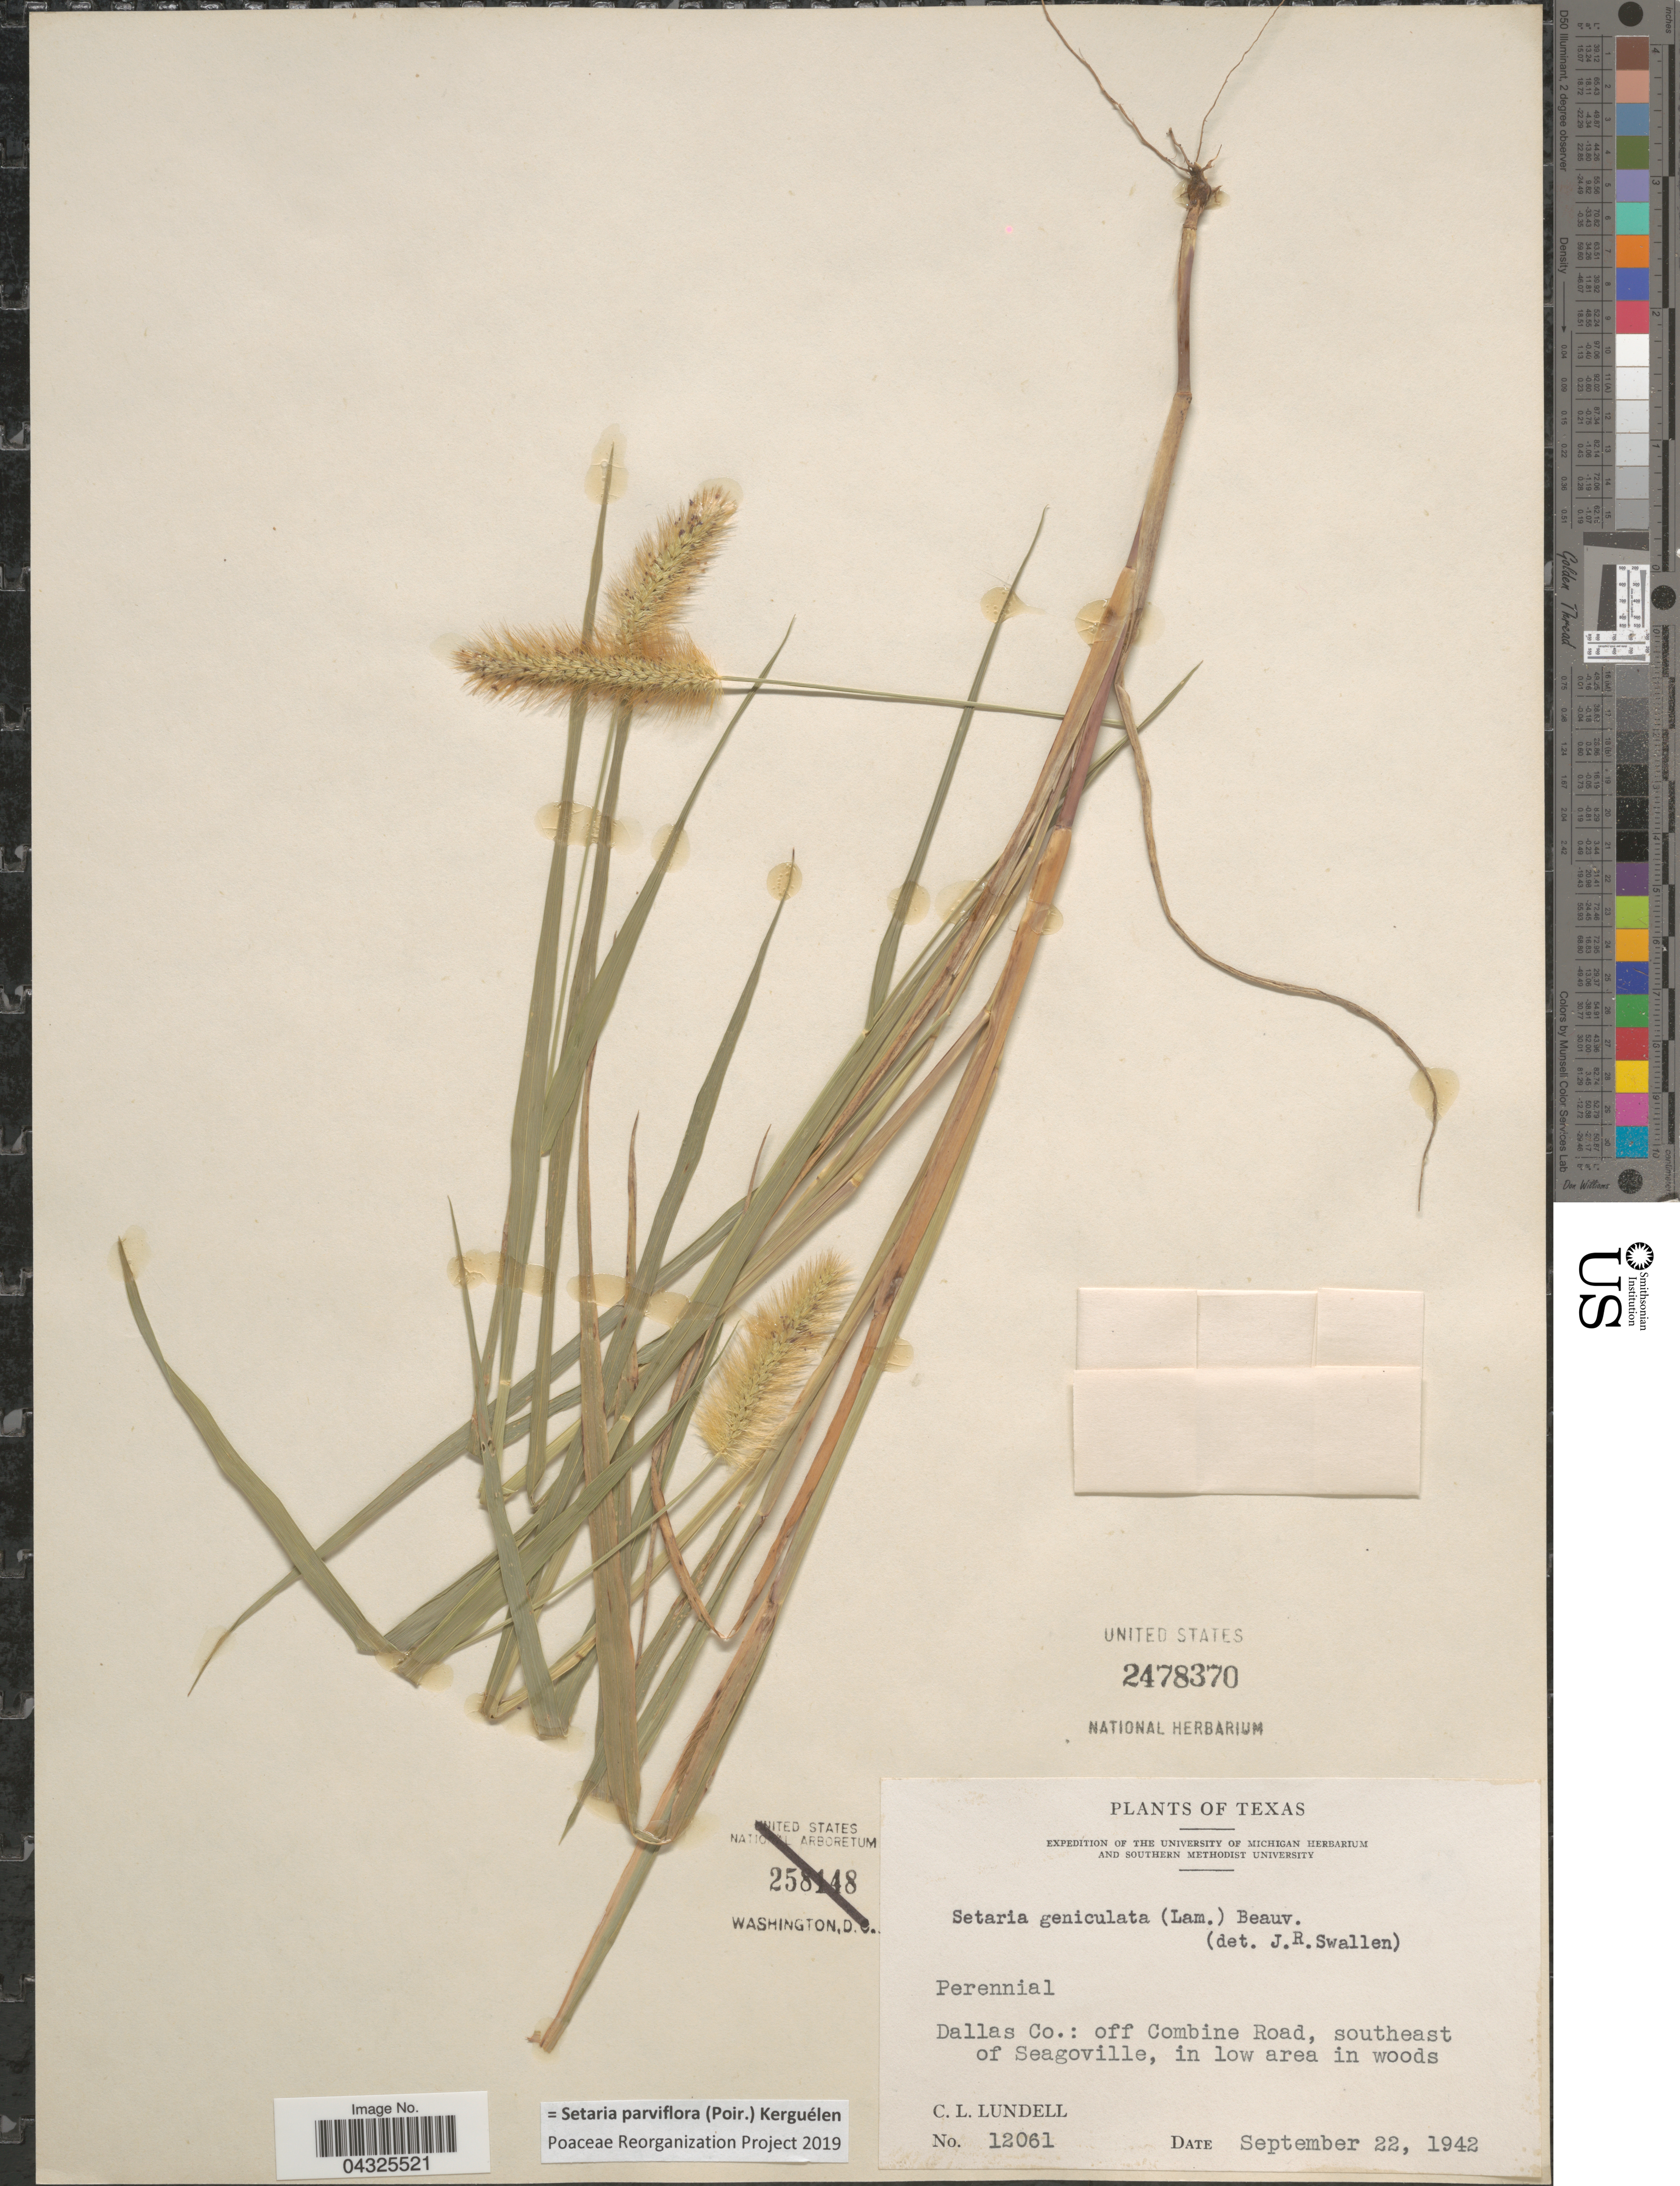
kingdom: Plantae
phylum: Tracheophyta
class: Liliopsida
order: Poales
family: Poaceae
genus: Setaria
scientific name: Setaria parviflora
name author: (Poir.) Kerguélen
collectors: C. L. Lundell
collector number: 12061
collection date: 1942-09-22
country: United States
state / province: Texas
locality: Dallas Co.: off Combine Road, southeast of Seagoville, in low area in woods.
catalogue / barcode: US 2478370